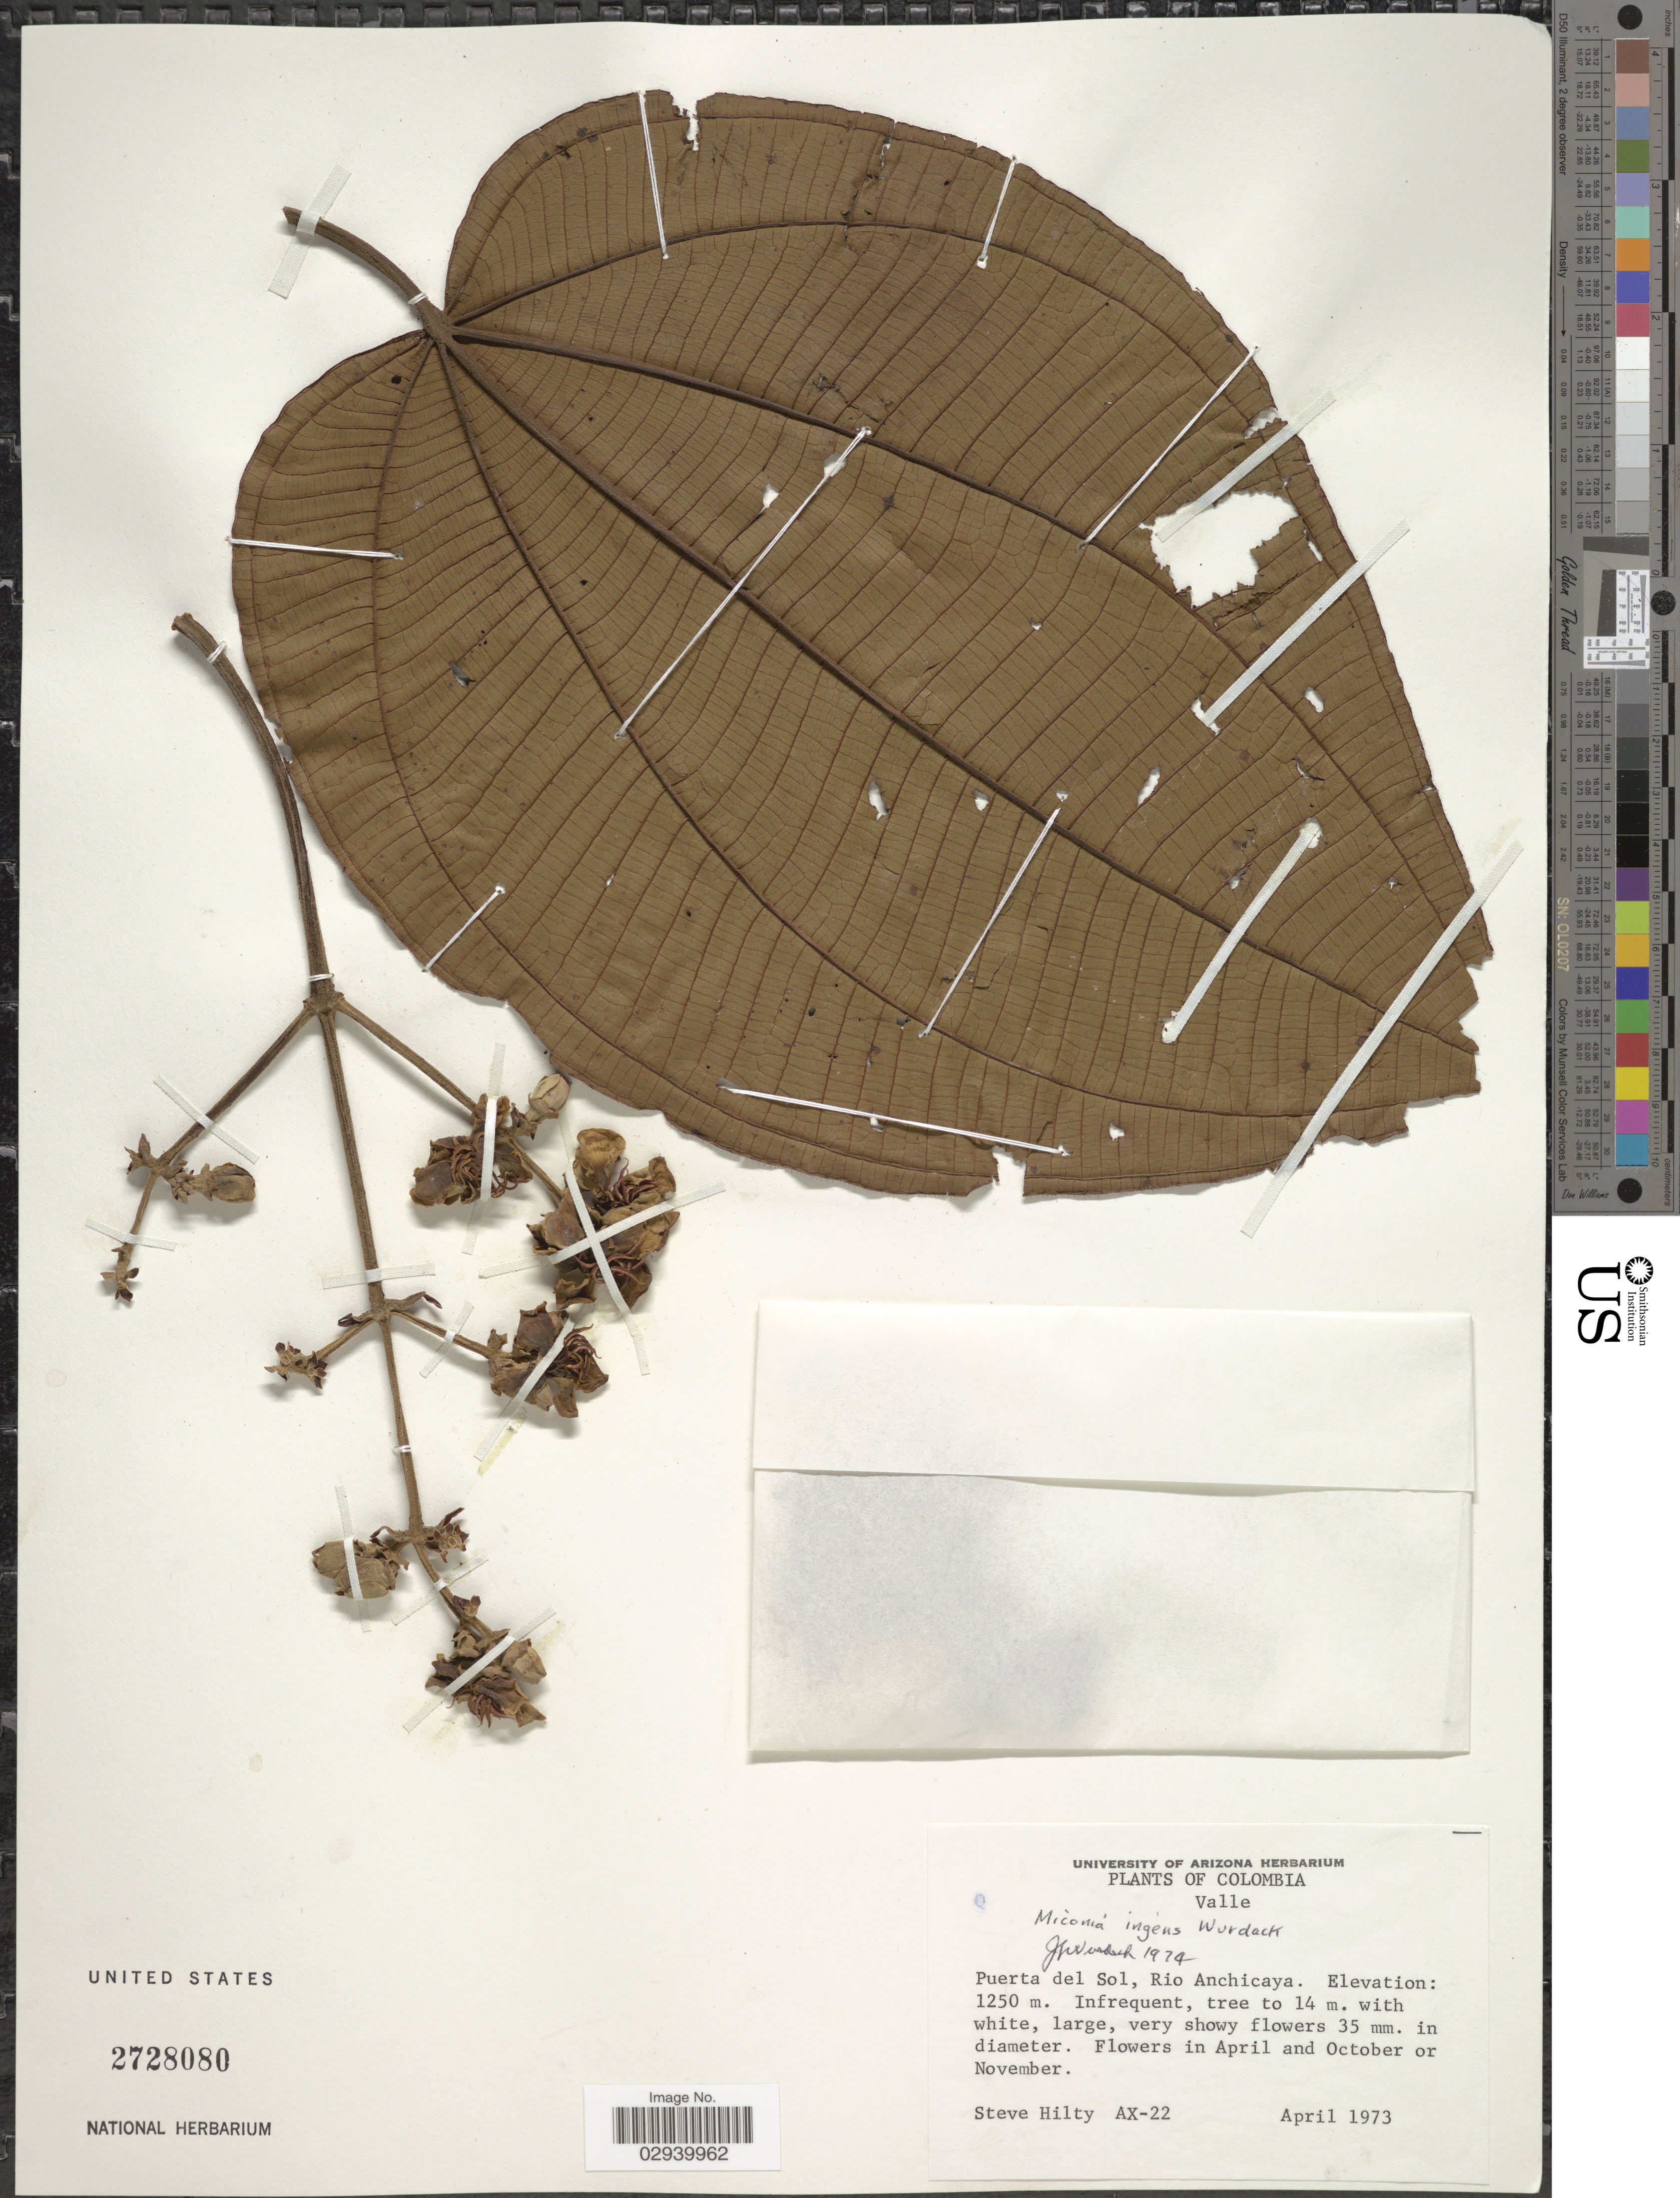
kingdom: Plantae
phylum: Tracheophyta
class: Magnoliopsida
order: Myrtales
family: Melastomataceae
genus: Miconia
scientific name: Miconia ingens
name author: Wurdack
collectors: S. Hilty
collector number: AX-22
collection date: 1973-04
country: Colombia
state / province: Valle del Cauca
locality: Valle. Puerto del Sol, Río Anchicaya.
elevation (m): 1250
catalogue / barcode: US 2728080